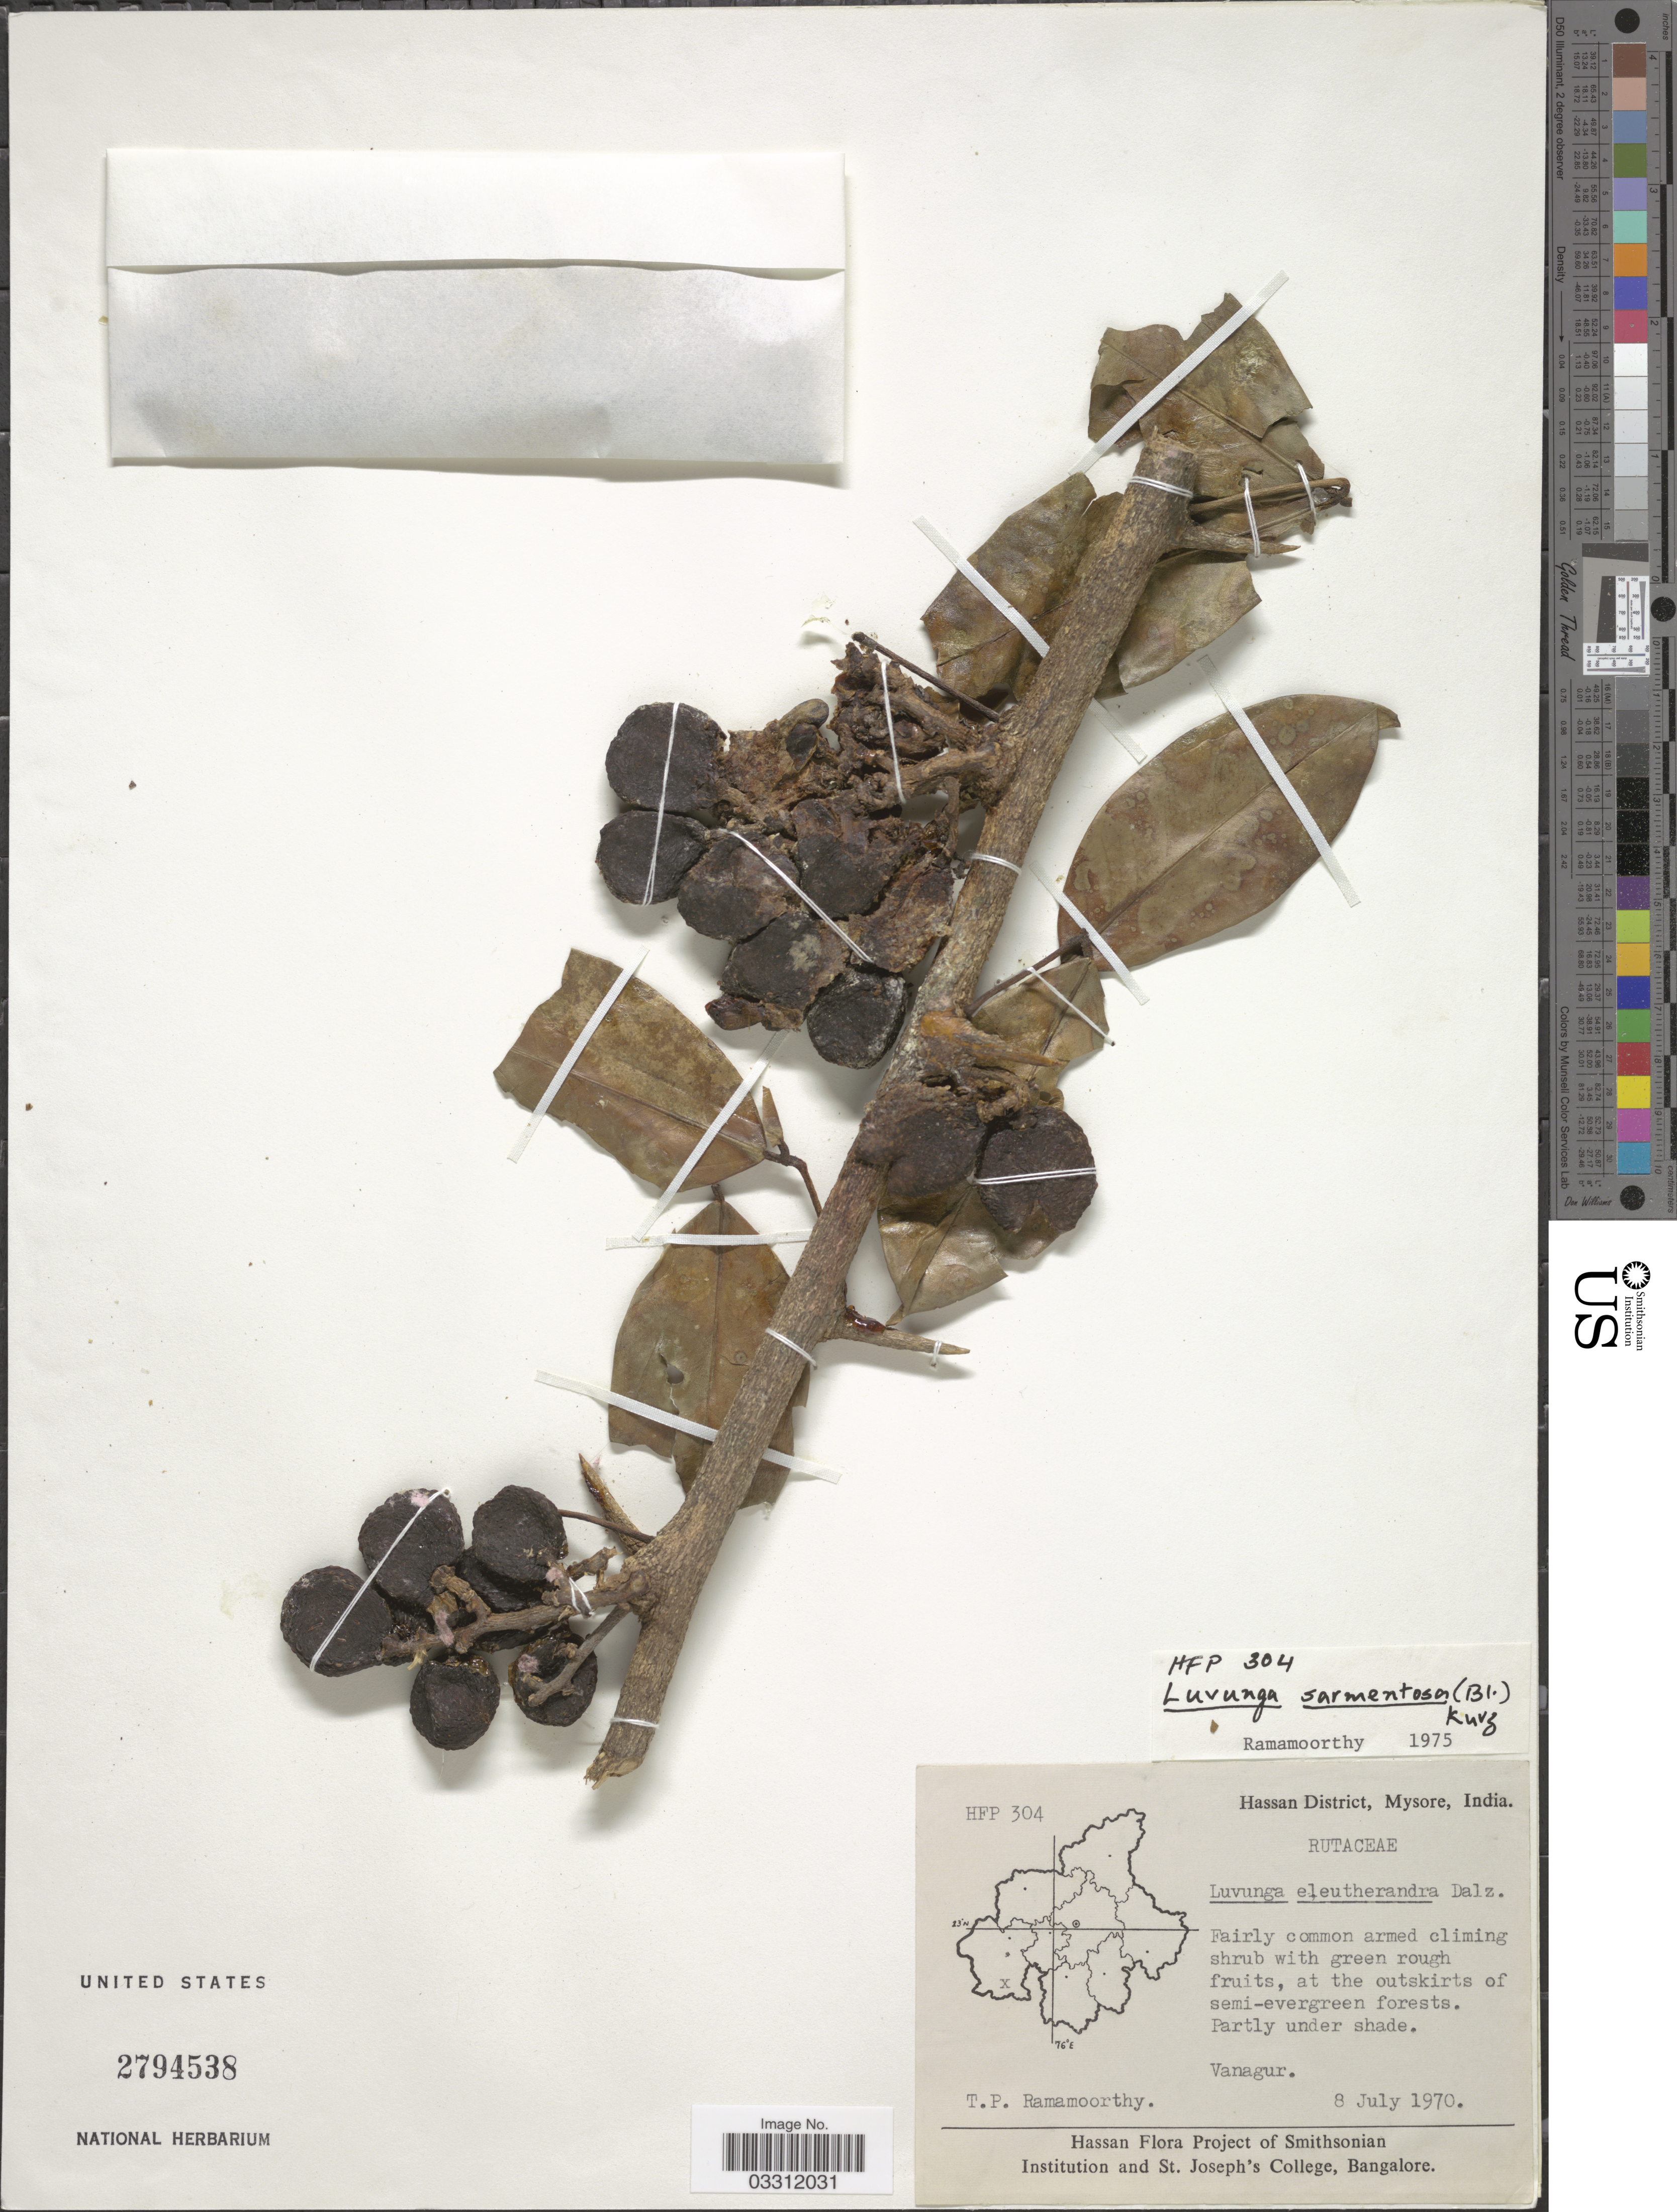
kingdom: Plantae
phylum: Tracheophyta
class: Magnoliopsida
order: Sapindales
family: Rutaceae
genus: Luvunga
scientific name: Luvunga sarmentosa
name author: Kurz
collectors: T. P. Ramamoorthy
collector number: HFP304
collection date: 1970-07-08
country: India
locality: Hassan District, Mysore, Vanagur.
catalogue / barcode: US 2794538